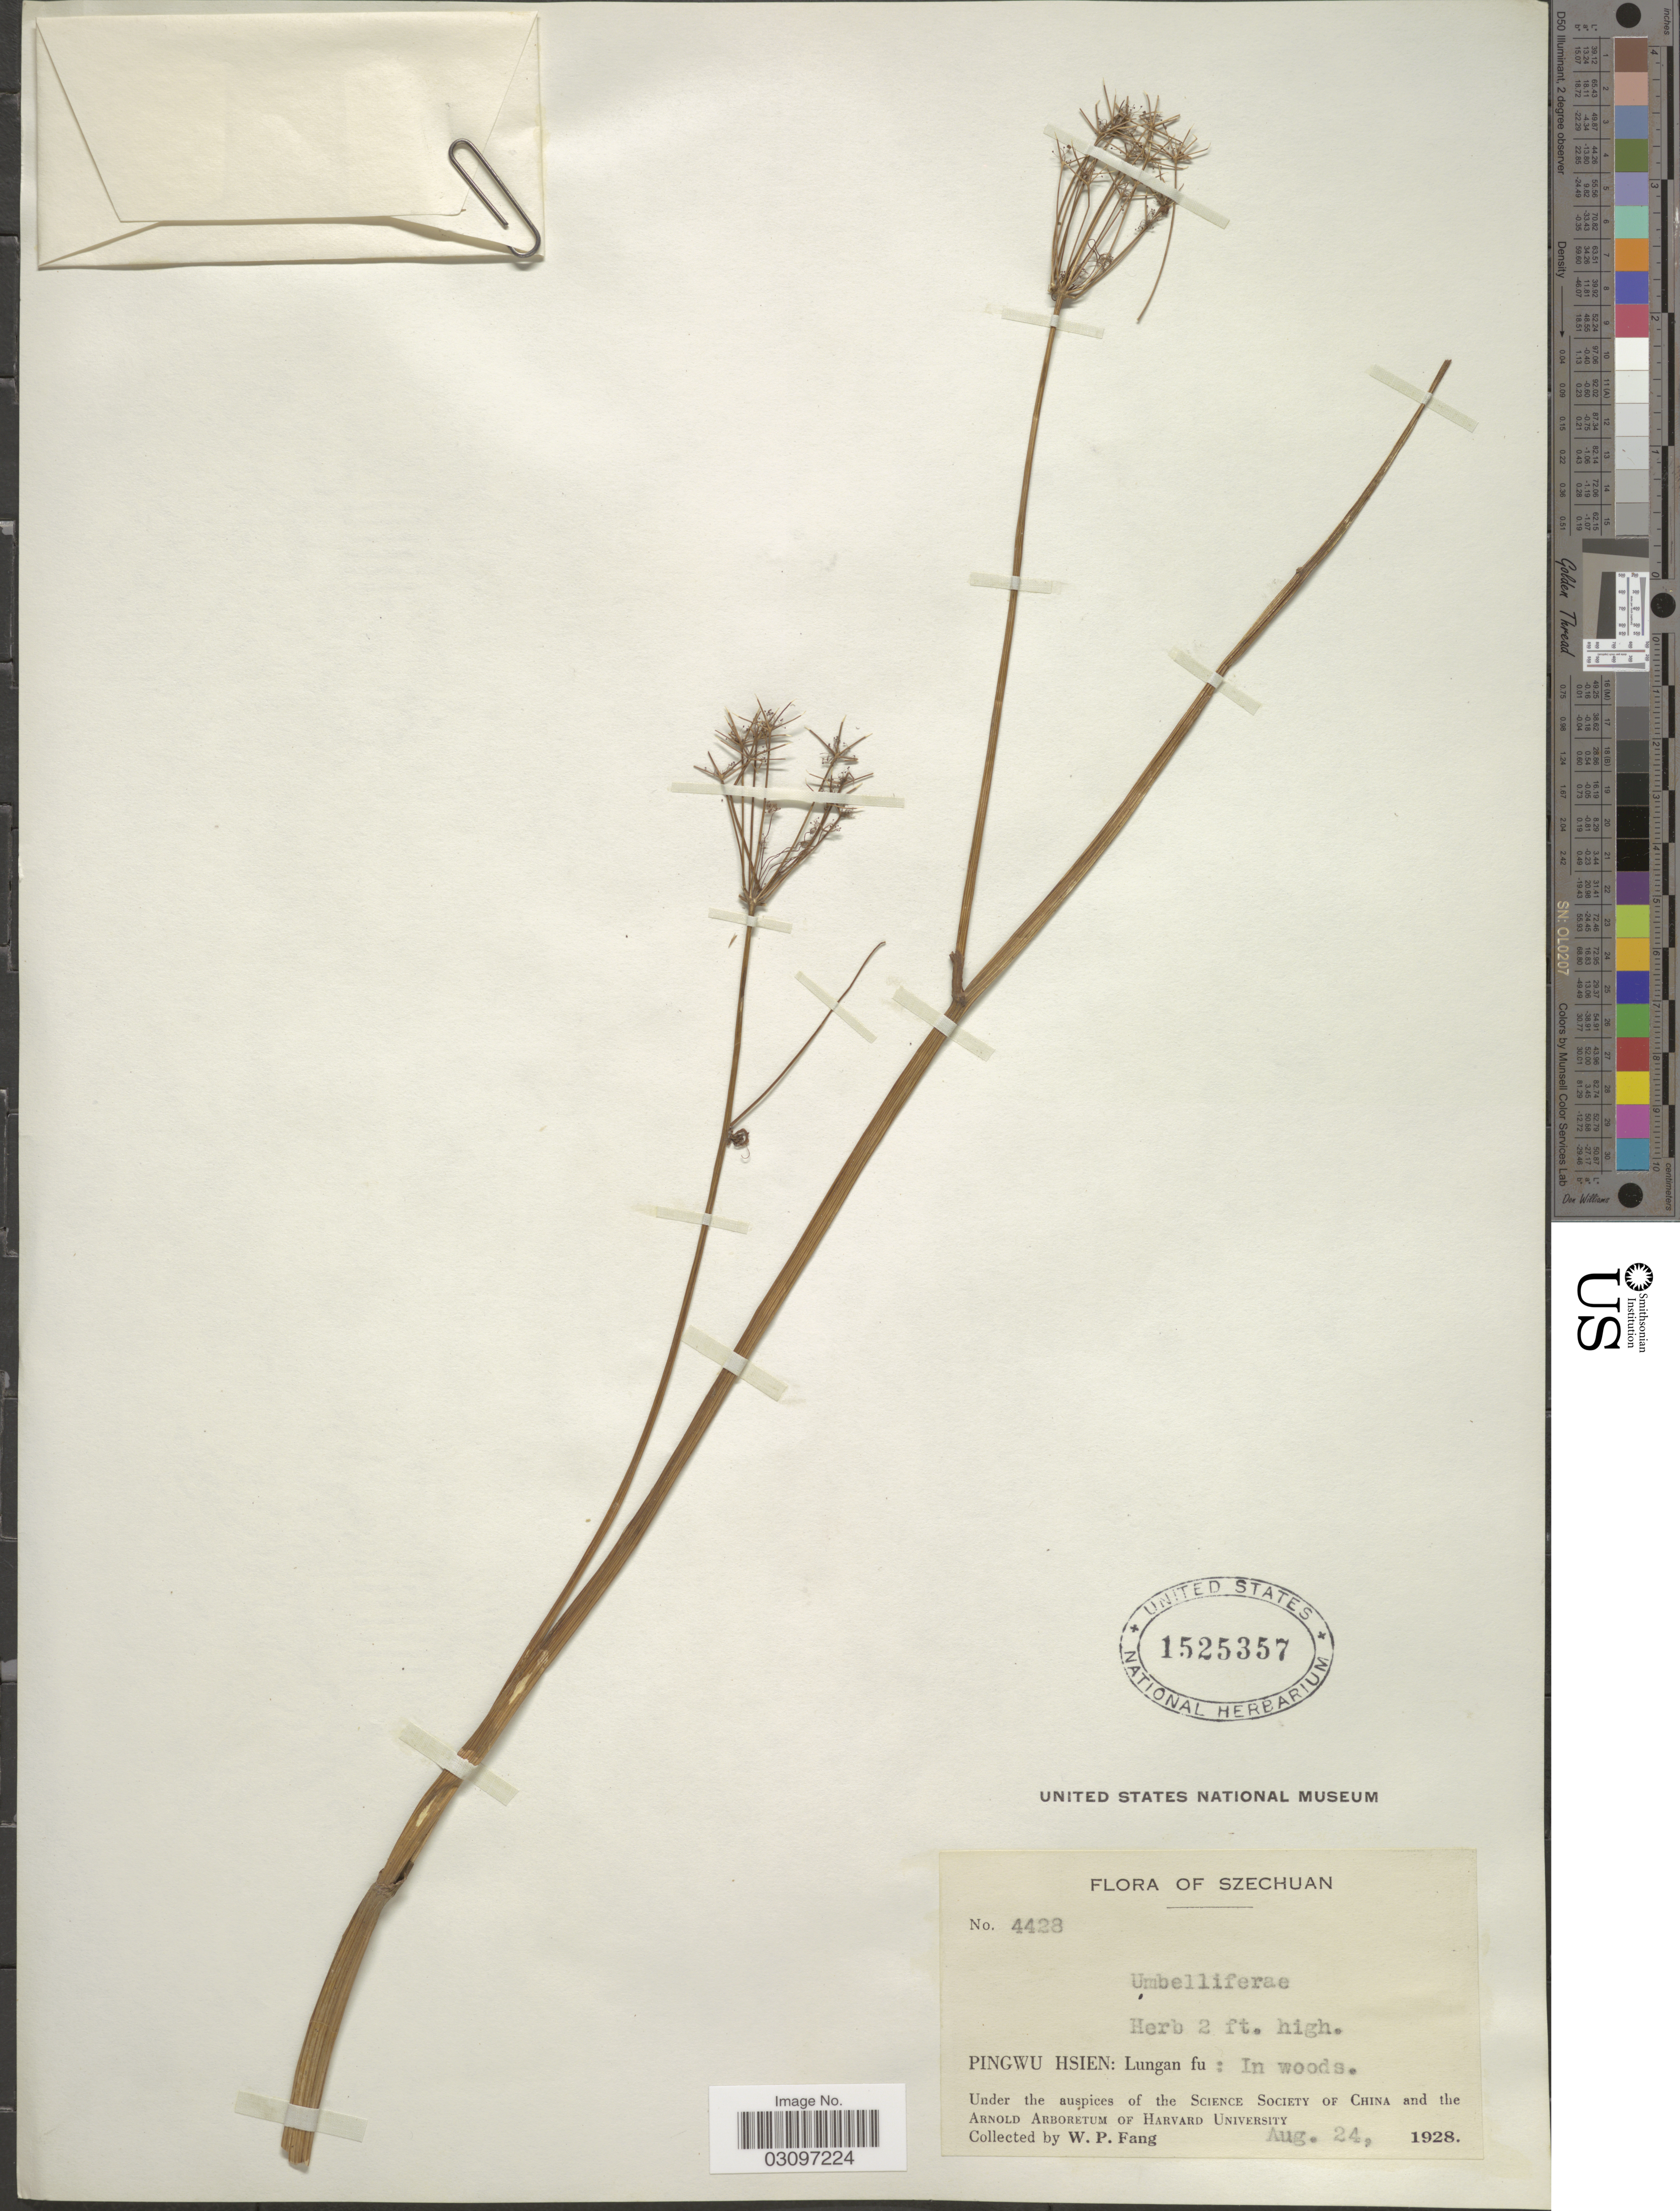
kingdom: Plantae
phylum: Tracheophyta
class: Magnoliopsida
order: Apiales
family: Apiaceae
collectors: W. P. Fang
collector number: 4428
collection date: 1928-08-24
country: China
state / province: Sichuan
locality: Szechuan. Pingwu Hsien: Lungan fu: In woods.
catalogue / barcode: US 1525357